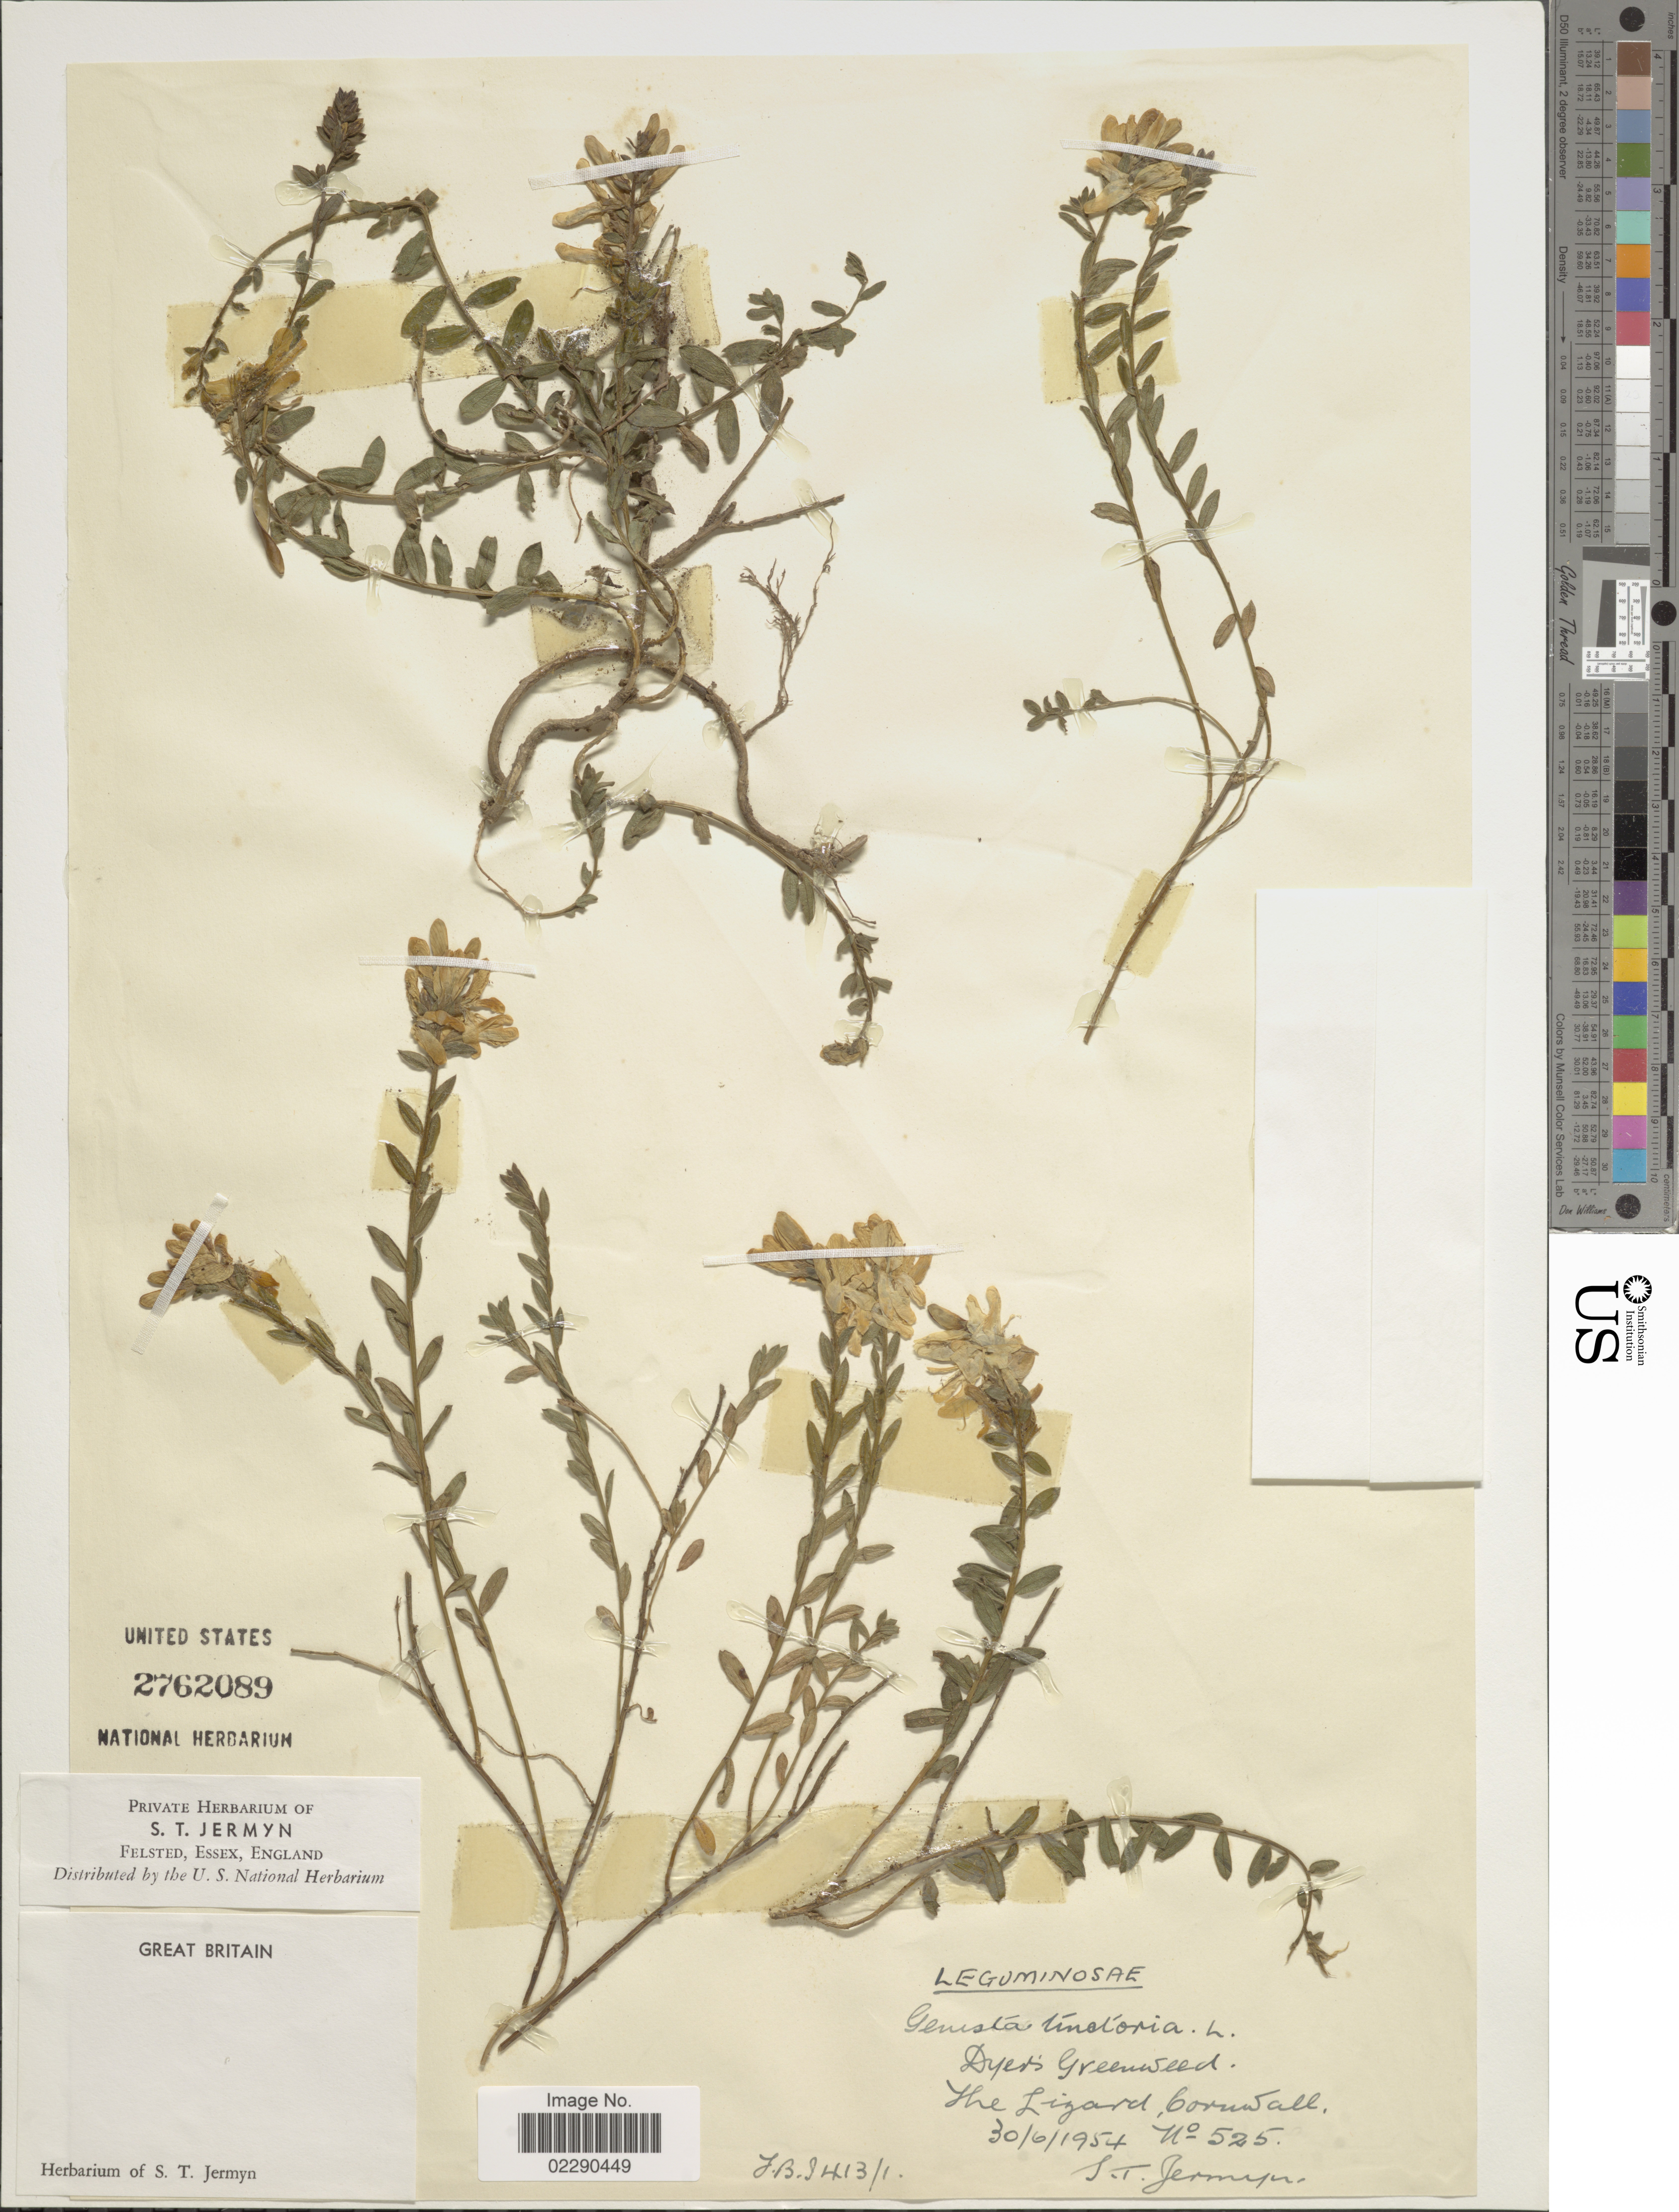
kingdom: Plantae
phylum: Tracheophyta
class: Magnoliopsida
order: Fabales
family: Fabaceae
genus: Genista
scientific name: Genista tinctoria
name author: L.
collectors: S. Jermyn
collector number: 525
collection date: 1954-06-30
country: United Kingdom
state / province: England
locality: Great Britain, The Lizard, Cornwall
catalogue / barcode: US 2762089